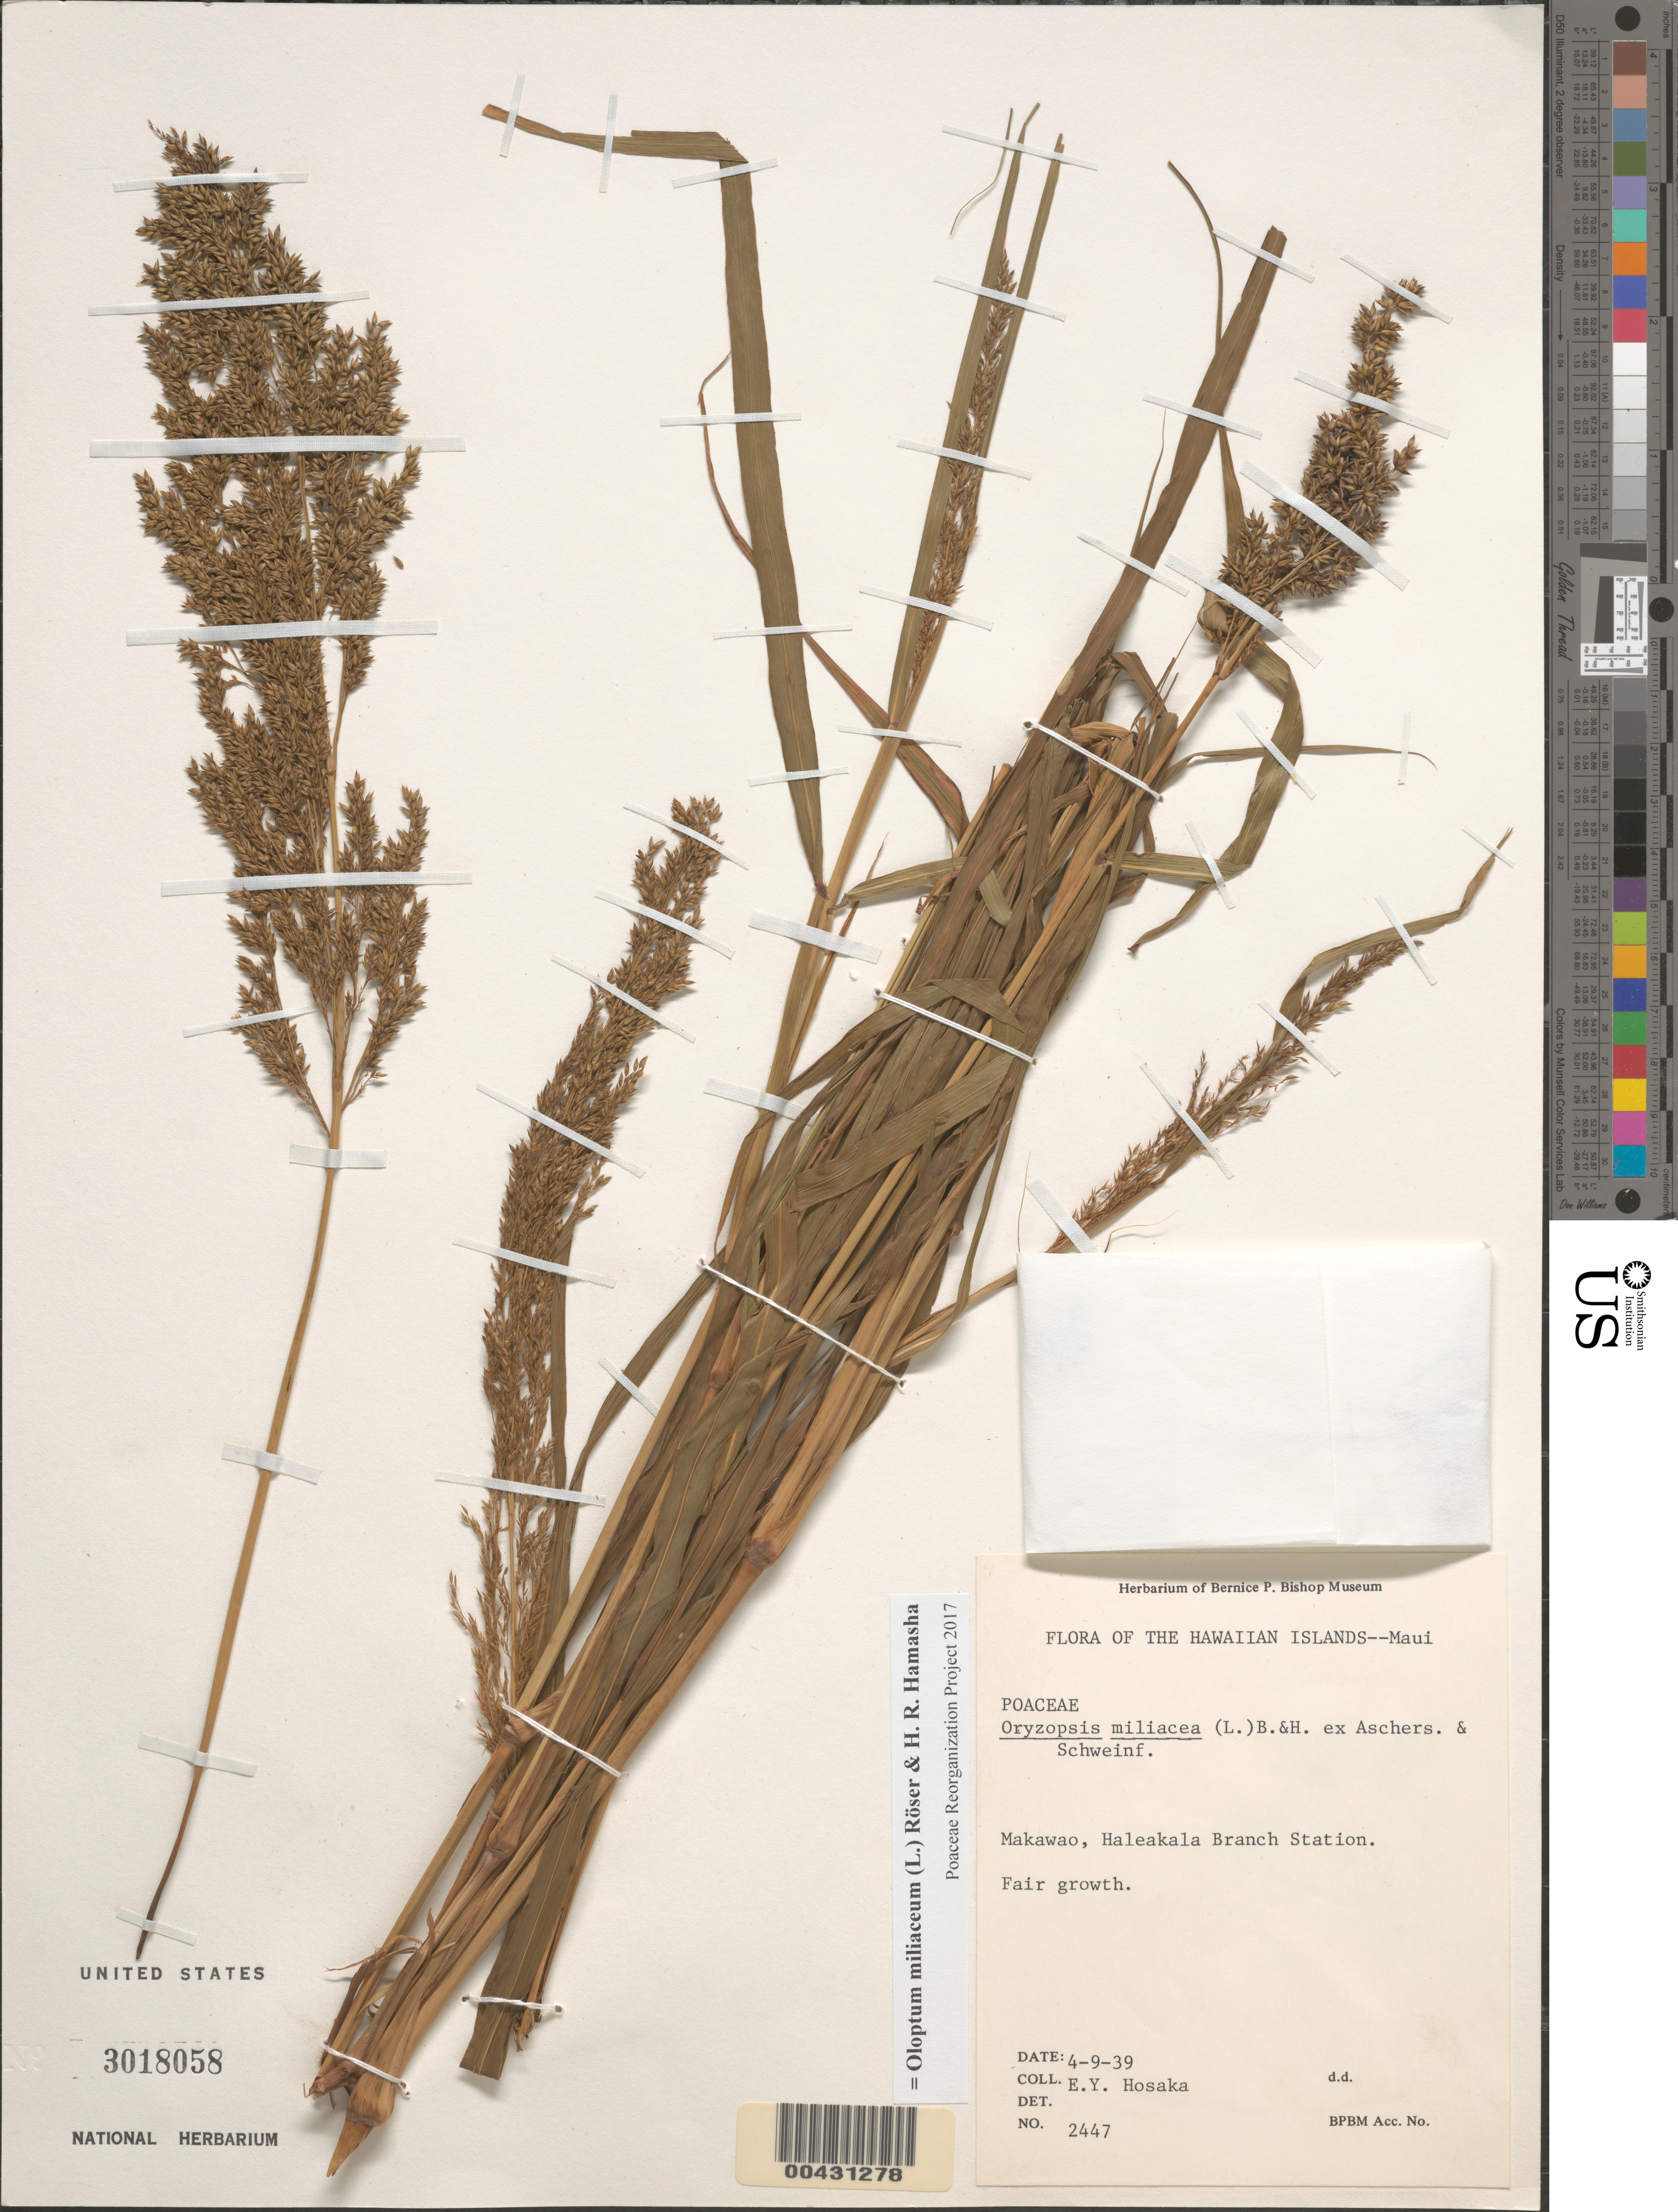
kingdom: Plantae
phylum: Tracheophyta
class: Liliopsida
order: Poales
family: Poaceae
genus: Oloptum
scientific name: Oloptum miliaceum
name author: Röser & H. R. Hamasha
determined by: Poaceae Reorganization Project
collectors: E. Y. Hosaka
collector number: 2447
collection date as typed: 9 Apr 1939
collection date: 1939-04-09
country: United States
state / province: Hawaii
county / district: Maui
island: Maui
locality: Makawao, Haleakala Branch Station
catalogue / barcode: US 3018058